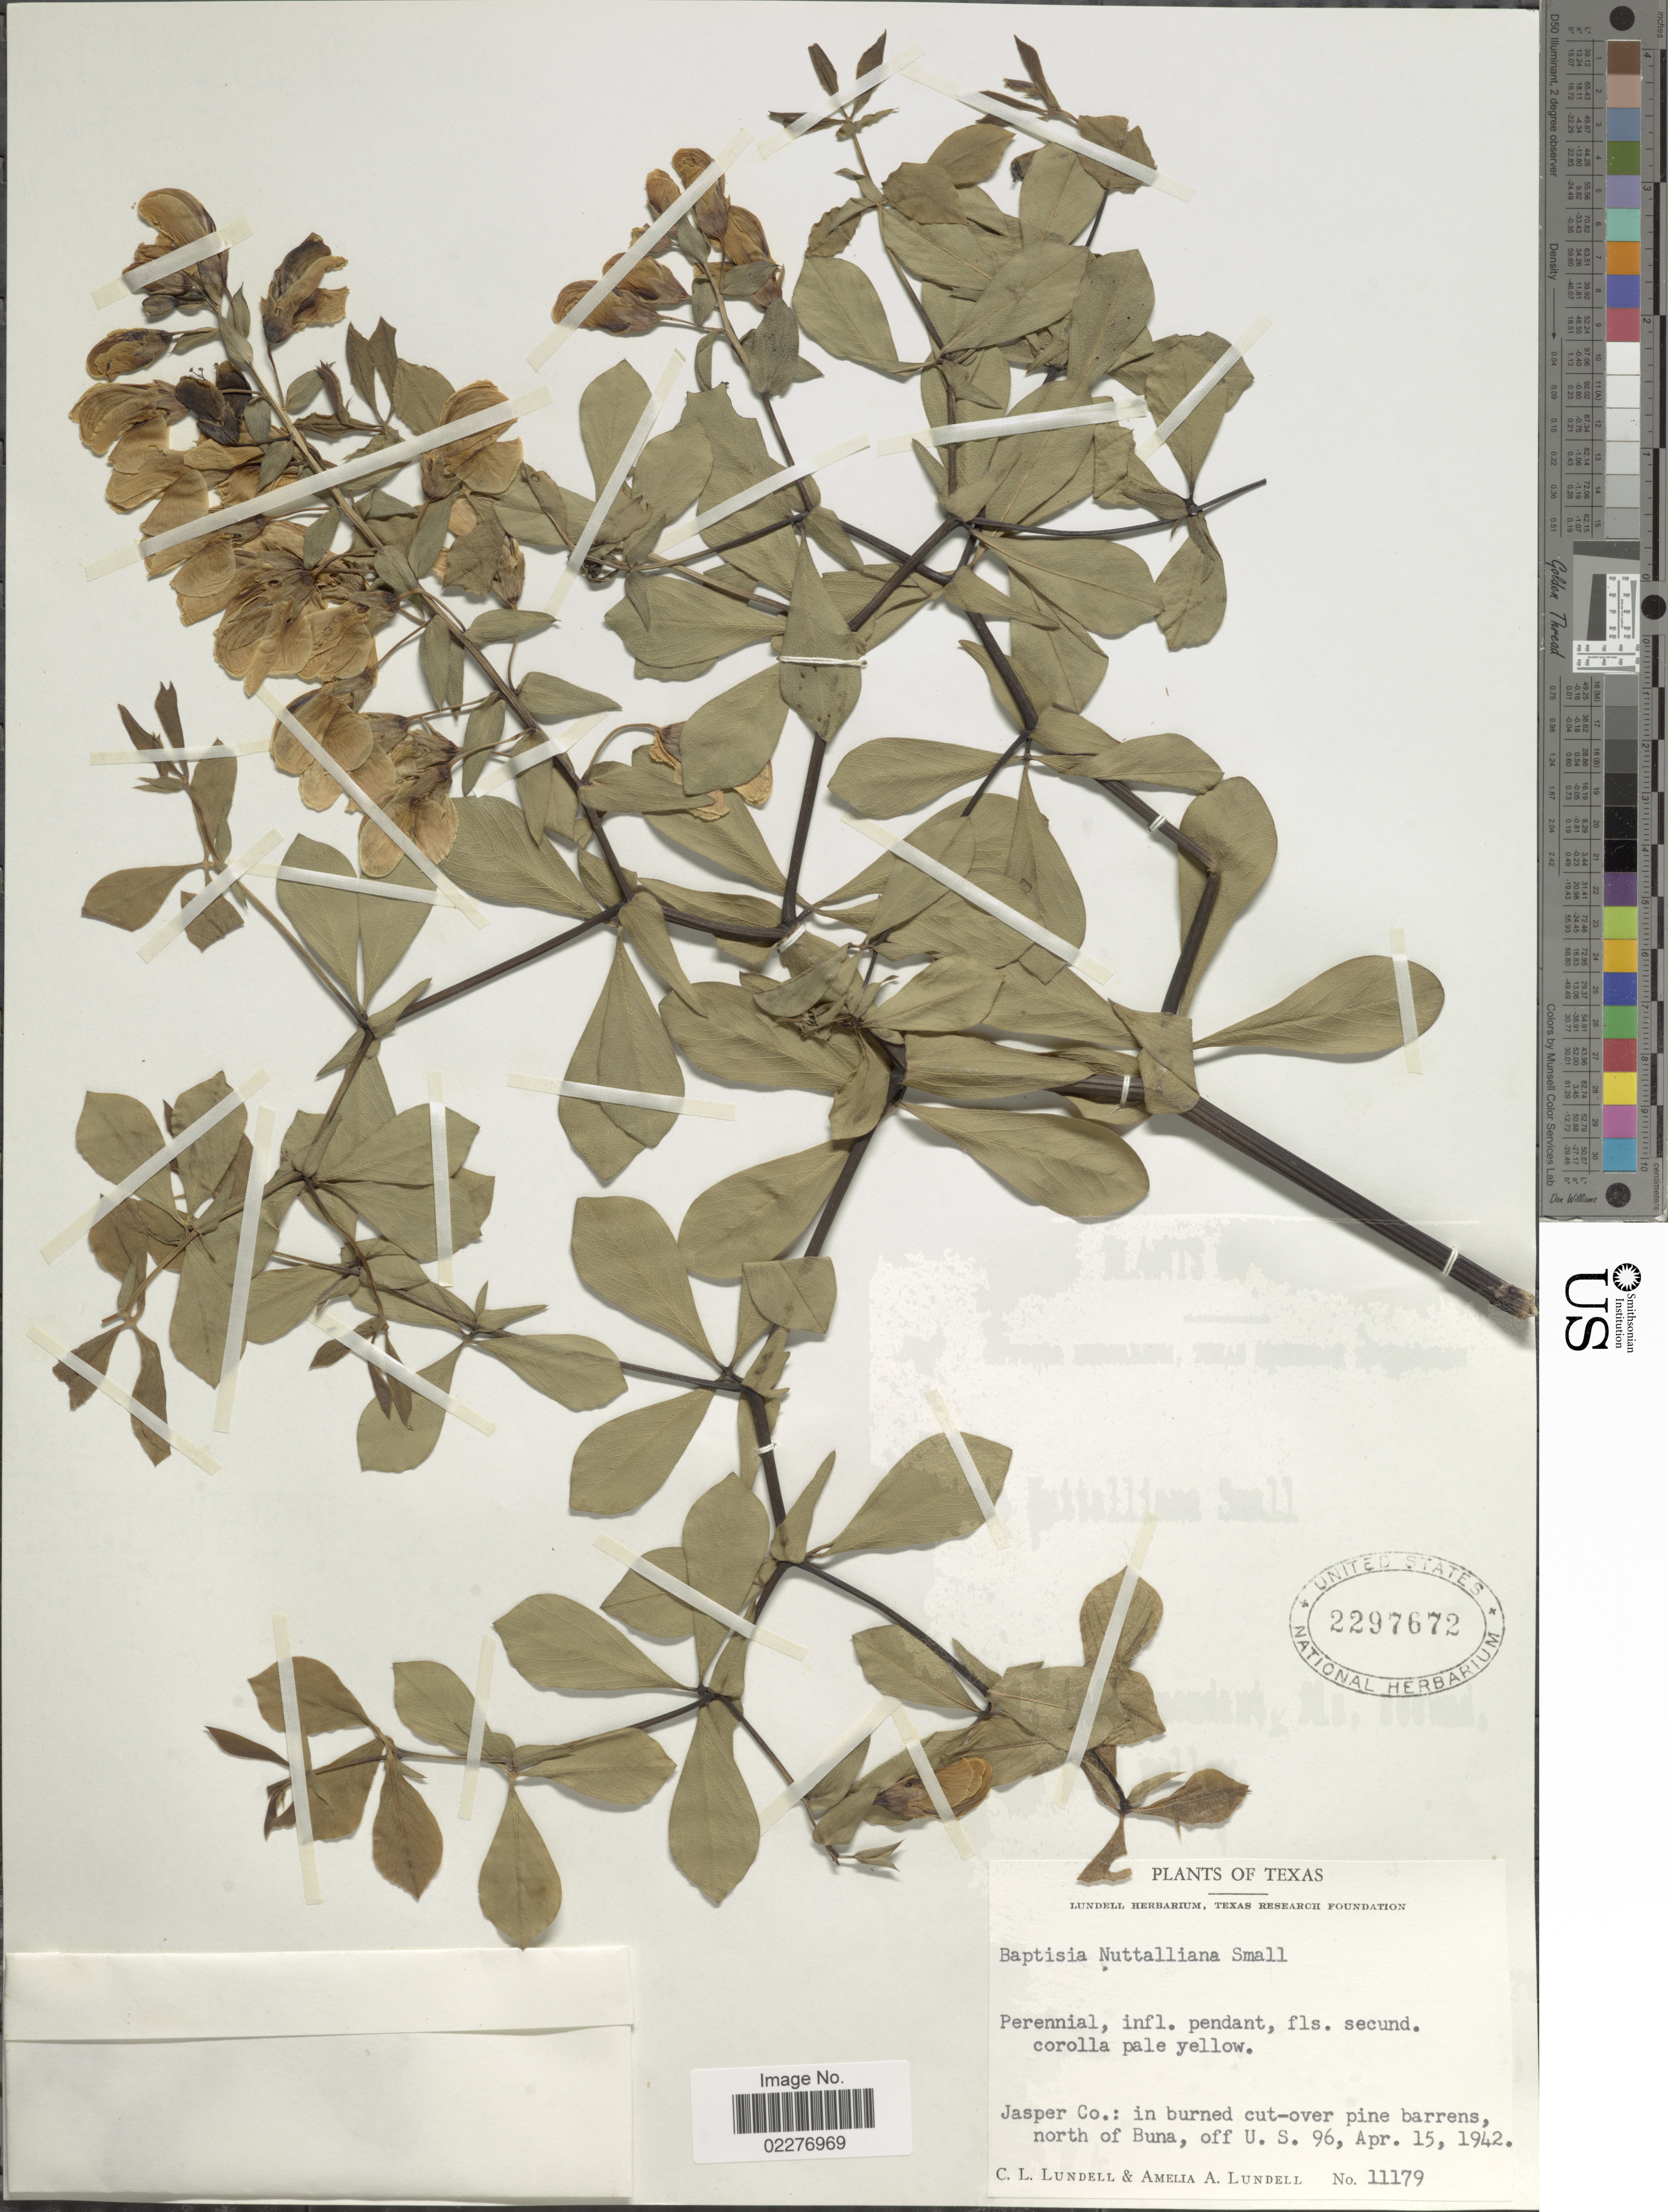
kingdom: Plantae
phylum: Tracheophyta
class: Magnoliopsida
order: Fabales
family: Fabaceae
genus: Baptisia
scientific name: Baptisia nuttalliana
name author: Small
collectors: C. L. Lundell & A. A. Lundell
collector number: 11179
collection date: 1942-04-15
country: United States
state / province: Texas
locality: Jasper Co: in burned cut-over pine barrens, north of Buna, off U.S. 96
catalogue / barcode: US 2297672